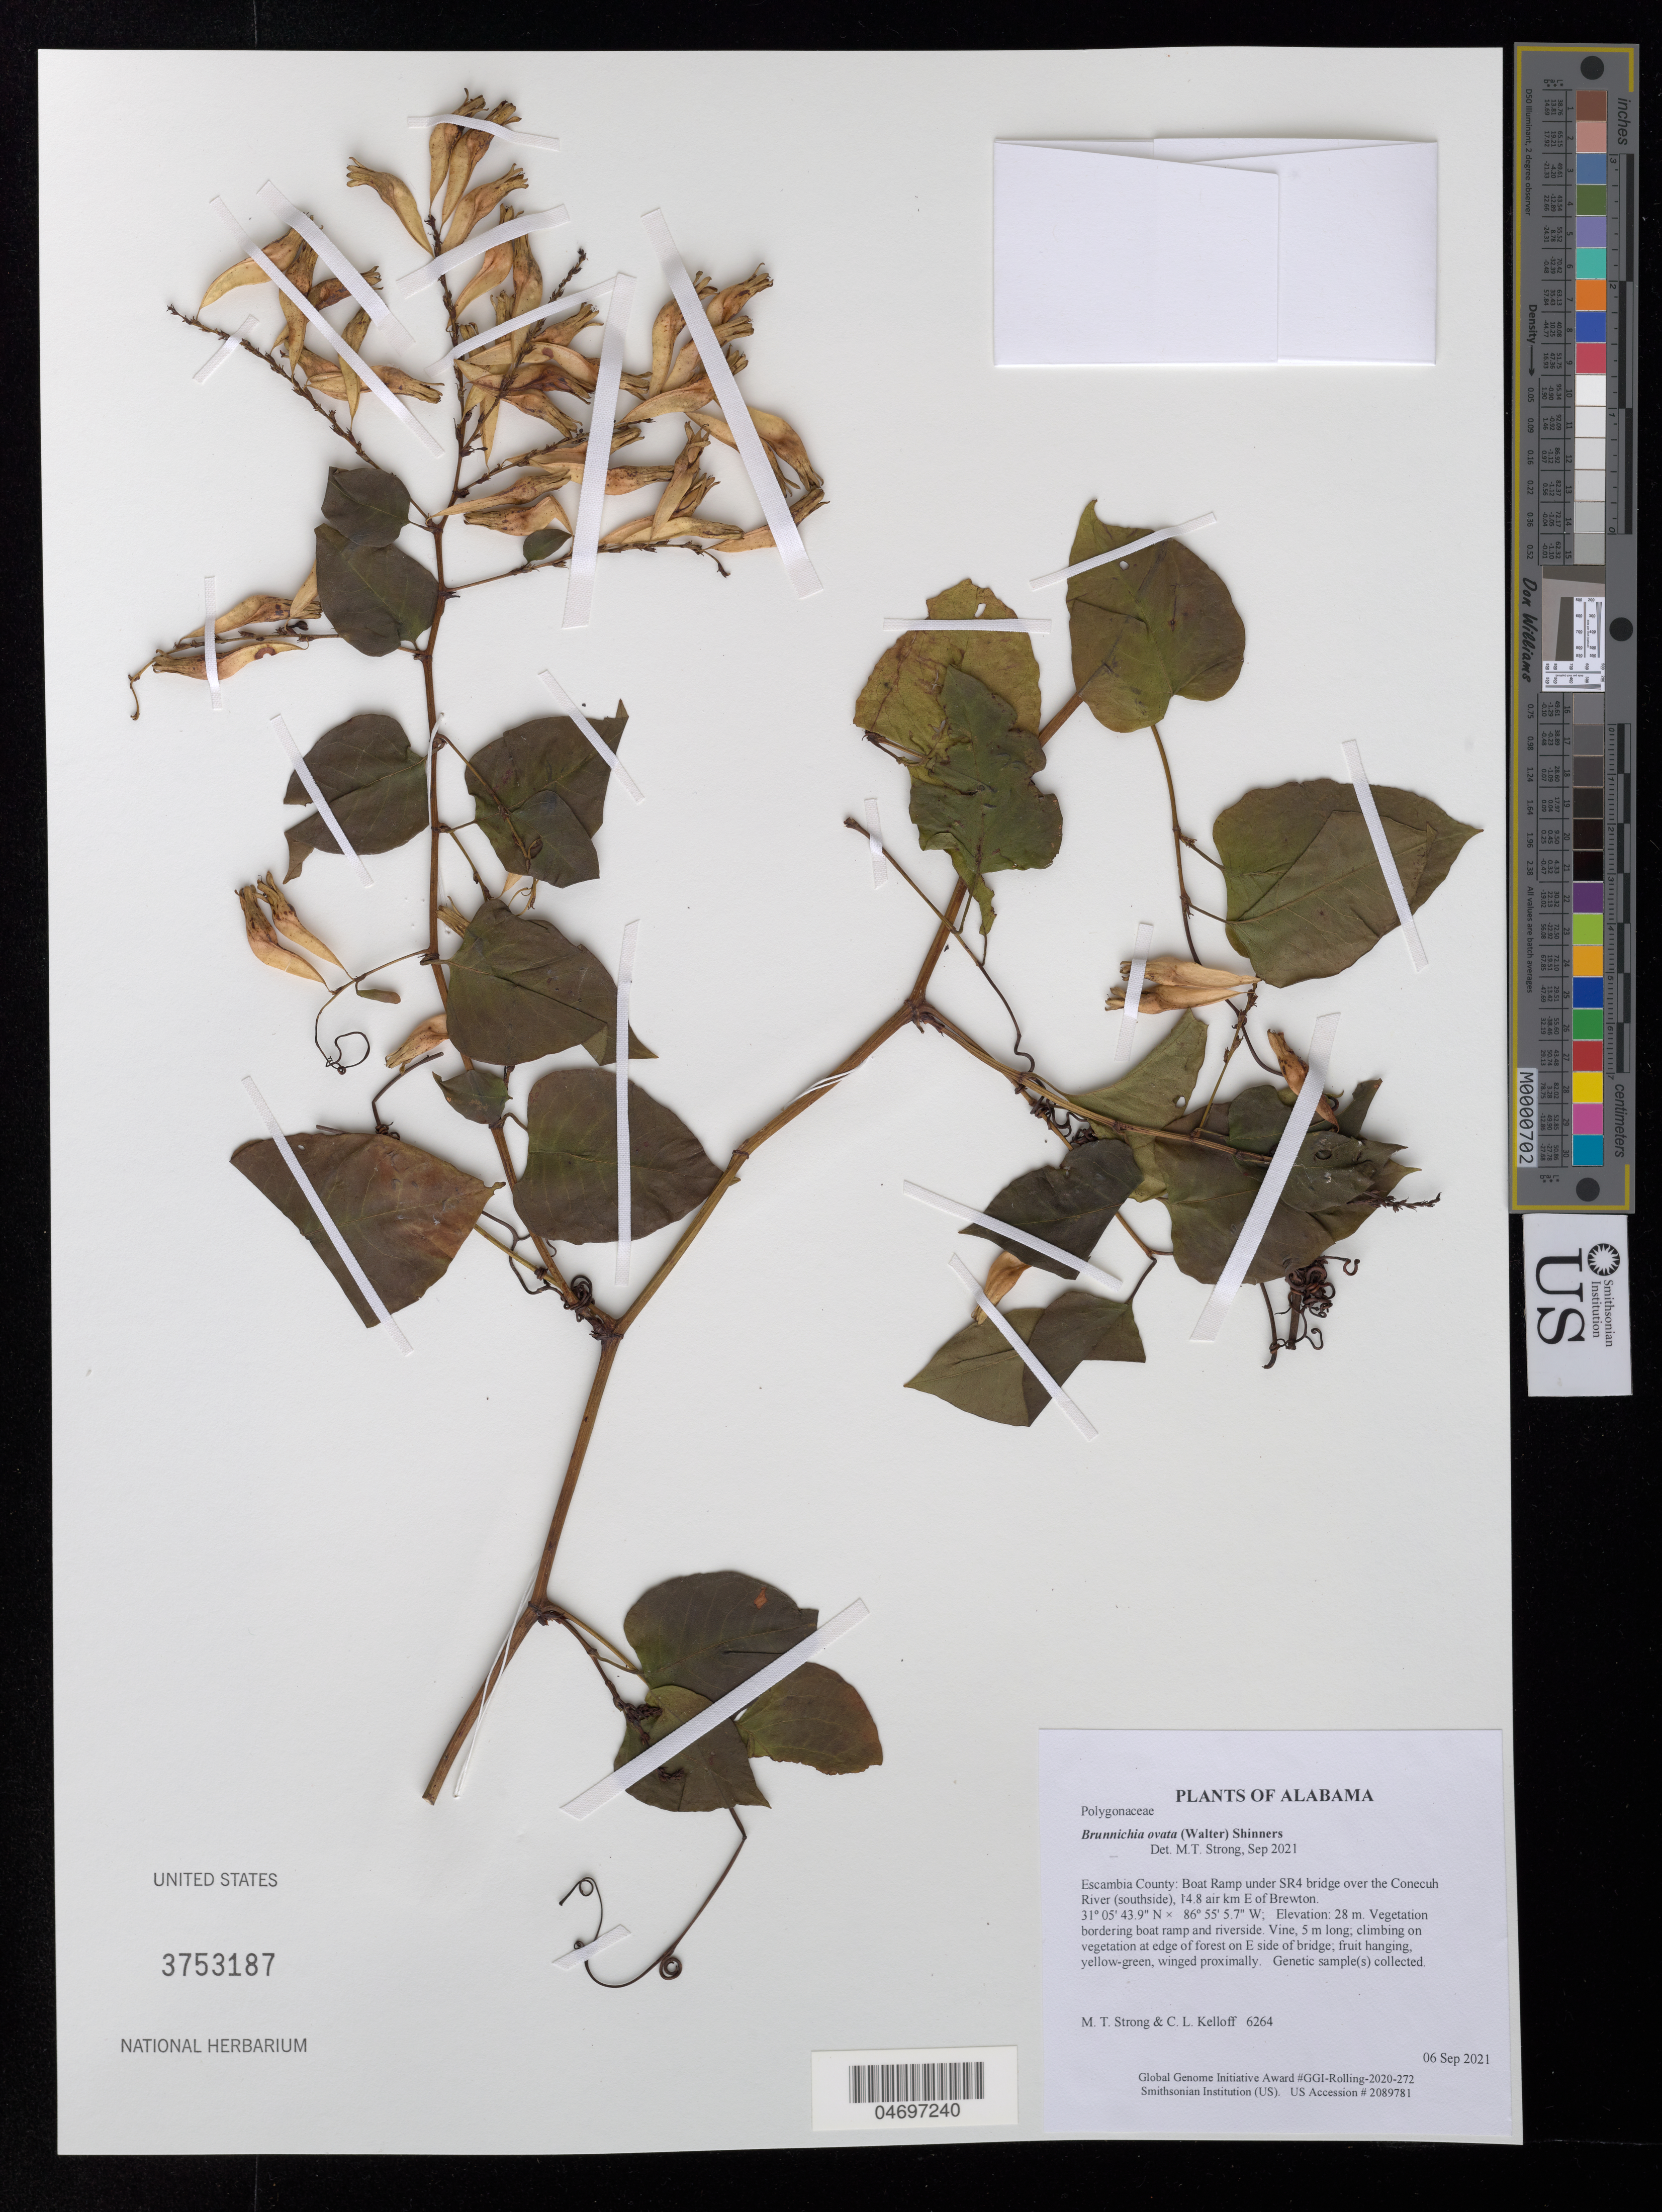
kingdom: Plantae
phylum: Tracheophyta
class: Magnoliopsida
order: Caryophyllales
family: Polygonaceae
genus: Brunnichia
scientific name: Brunnichia ovata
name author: (Walter) Shinners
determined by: Strong, Mark T.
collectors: M. T. Strong & C. L. Kelloff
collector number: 6264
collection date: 2021-09-06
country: United States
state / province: Alabama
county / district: Escambia County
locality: Boat Ramp under SR4 bridge over the Conecuh River (southside), 14.8 air km E of Brewton.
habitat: Vegetation bordering boat ramp and riverside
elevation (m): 28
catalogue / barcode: US 3753187